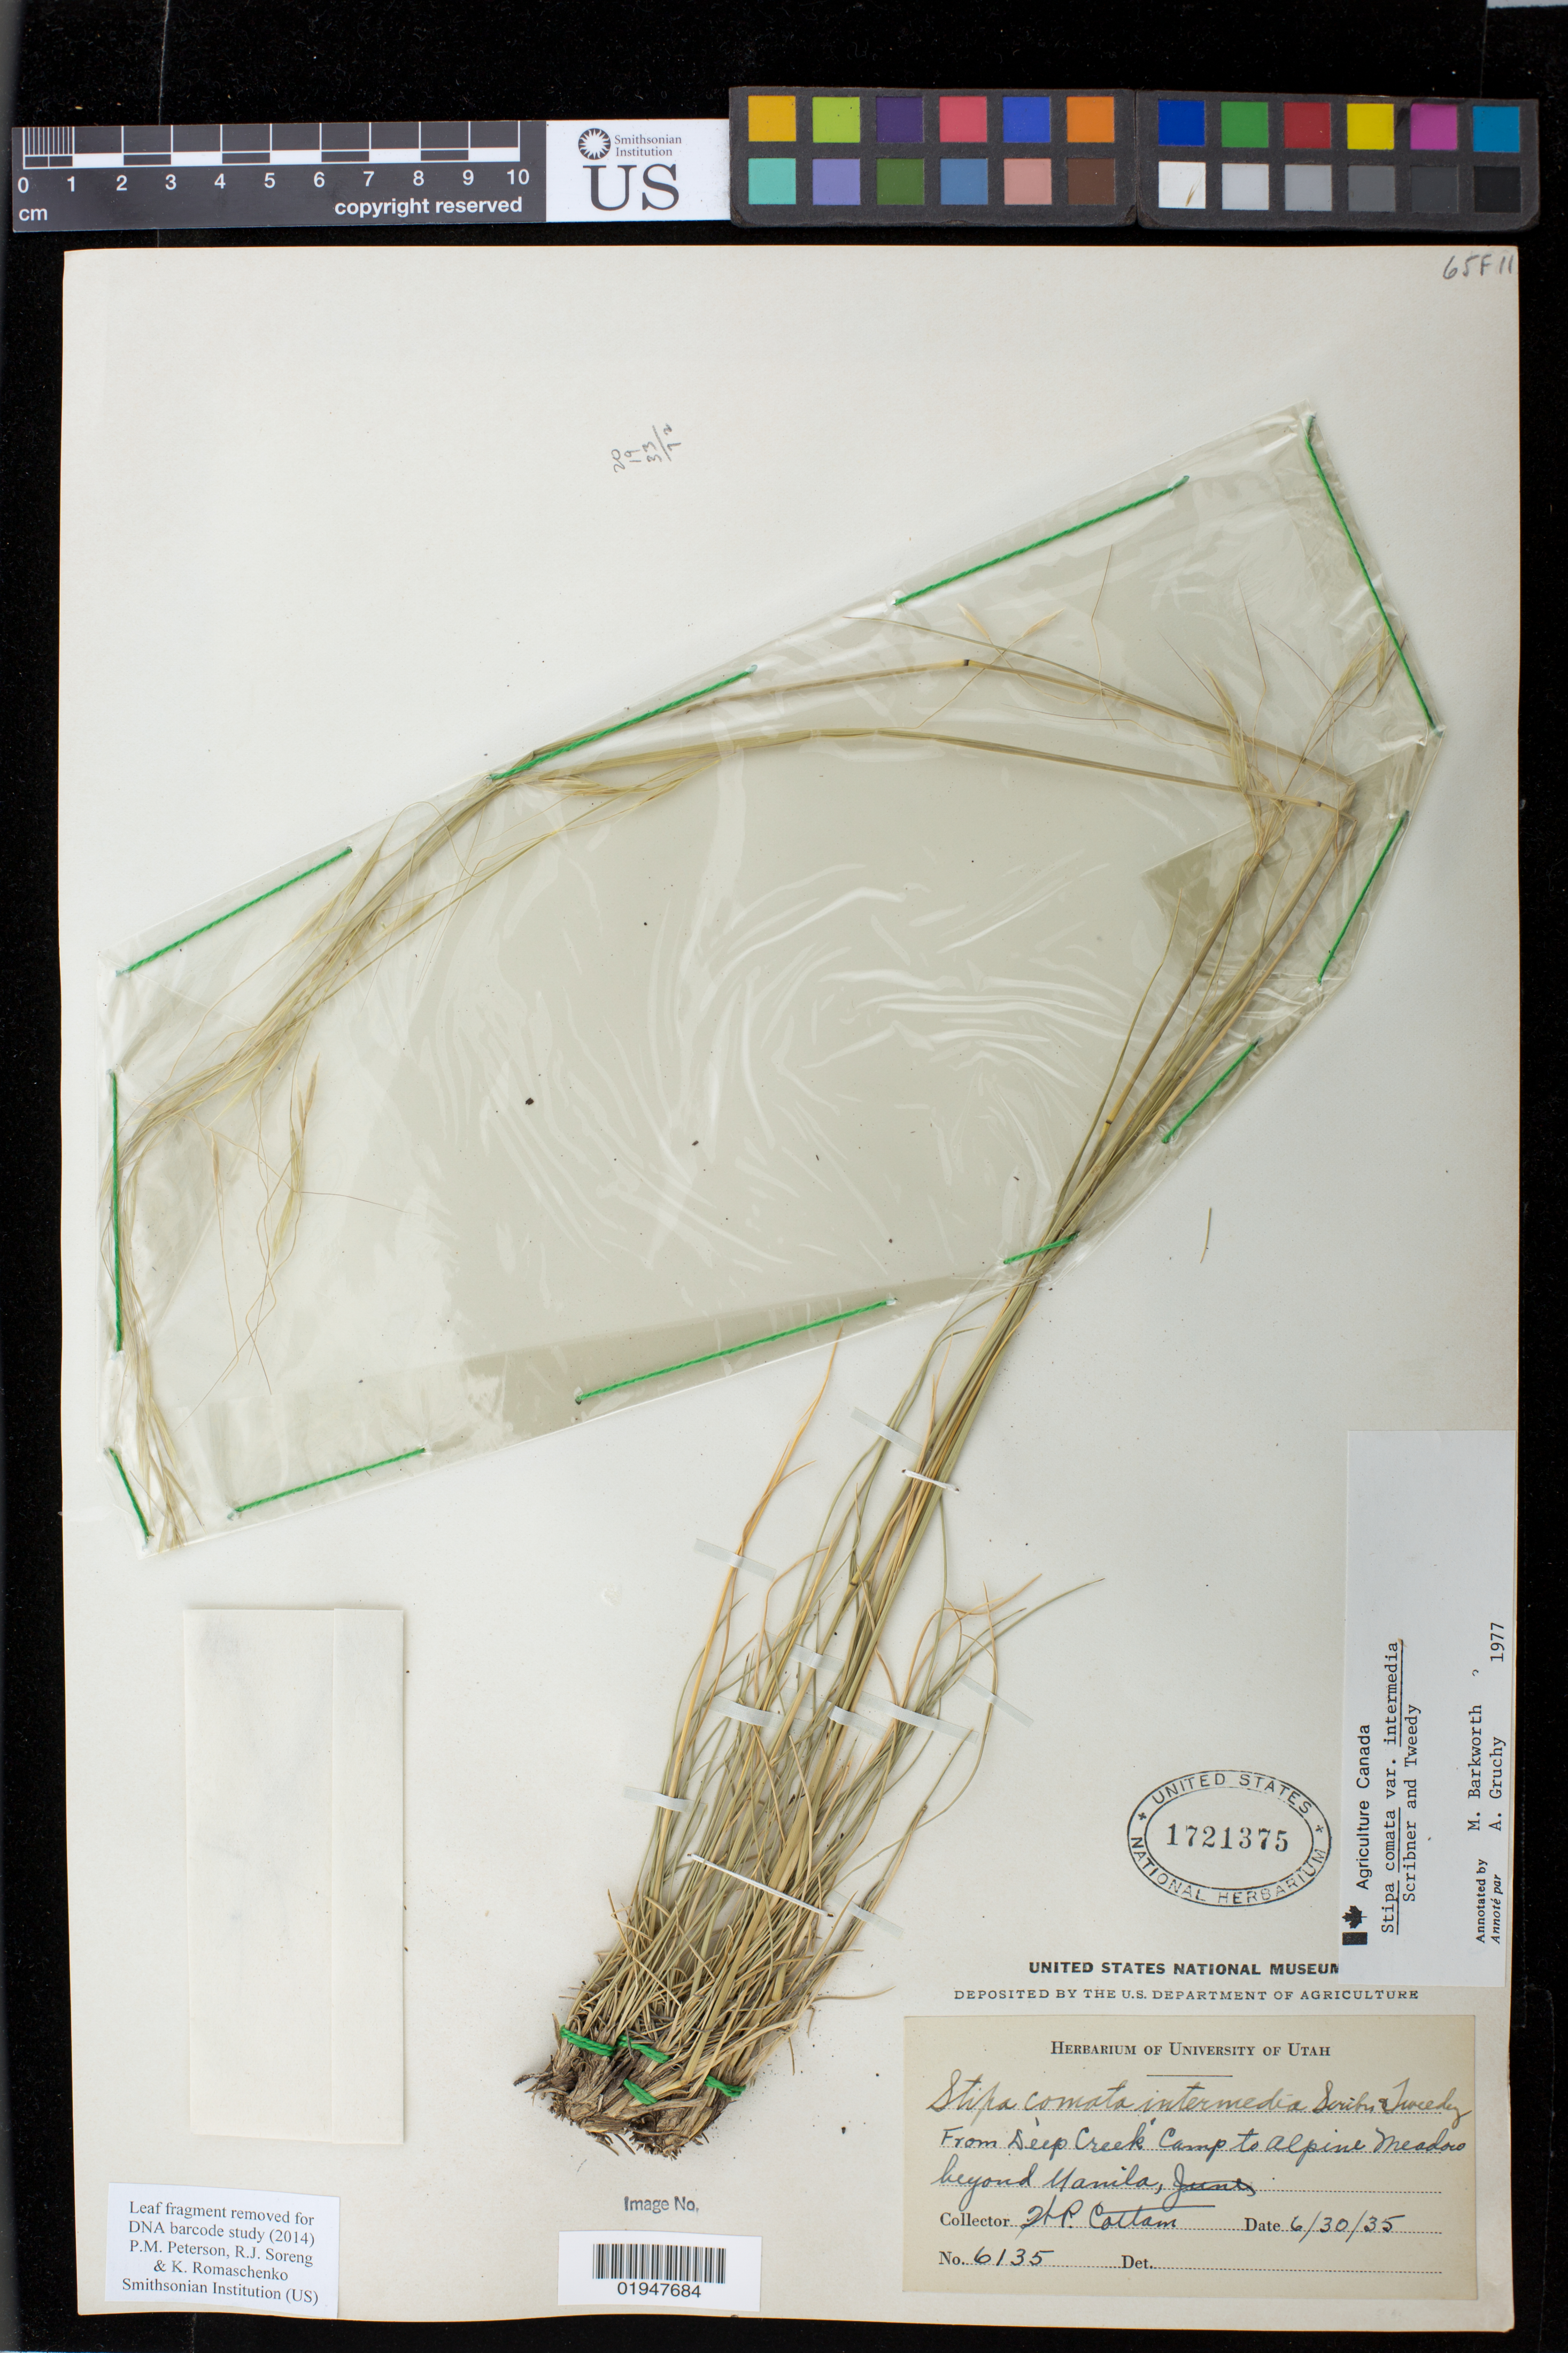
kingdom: Plantae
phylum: Tracheophyta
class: Liliopsida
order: Poales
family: Poaceae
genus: Stipa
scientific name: Stipa comata var. intermedia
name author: Scribn. & Tweedy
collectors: W. Cottam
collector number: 6135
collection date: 1935-06-30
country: United States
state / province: Utah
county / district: Daggett County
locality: From Deep Creek Camp to Alpine Meadow beyond Manila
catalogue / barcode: US 1721375